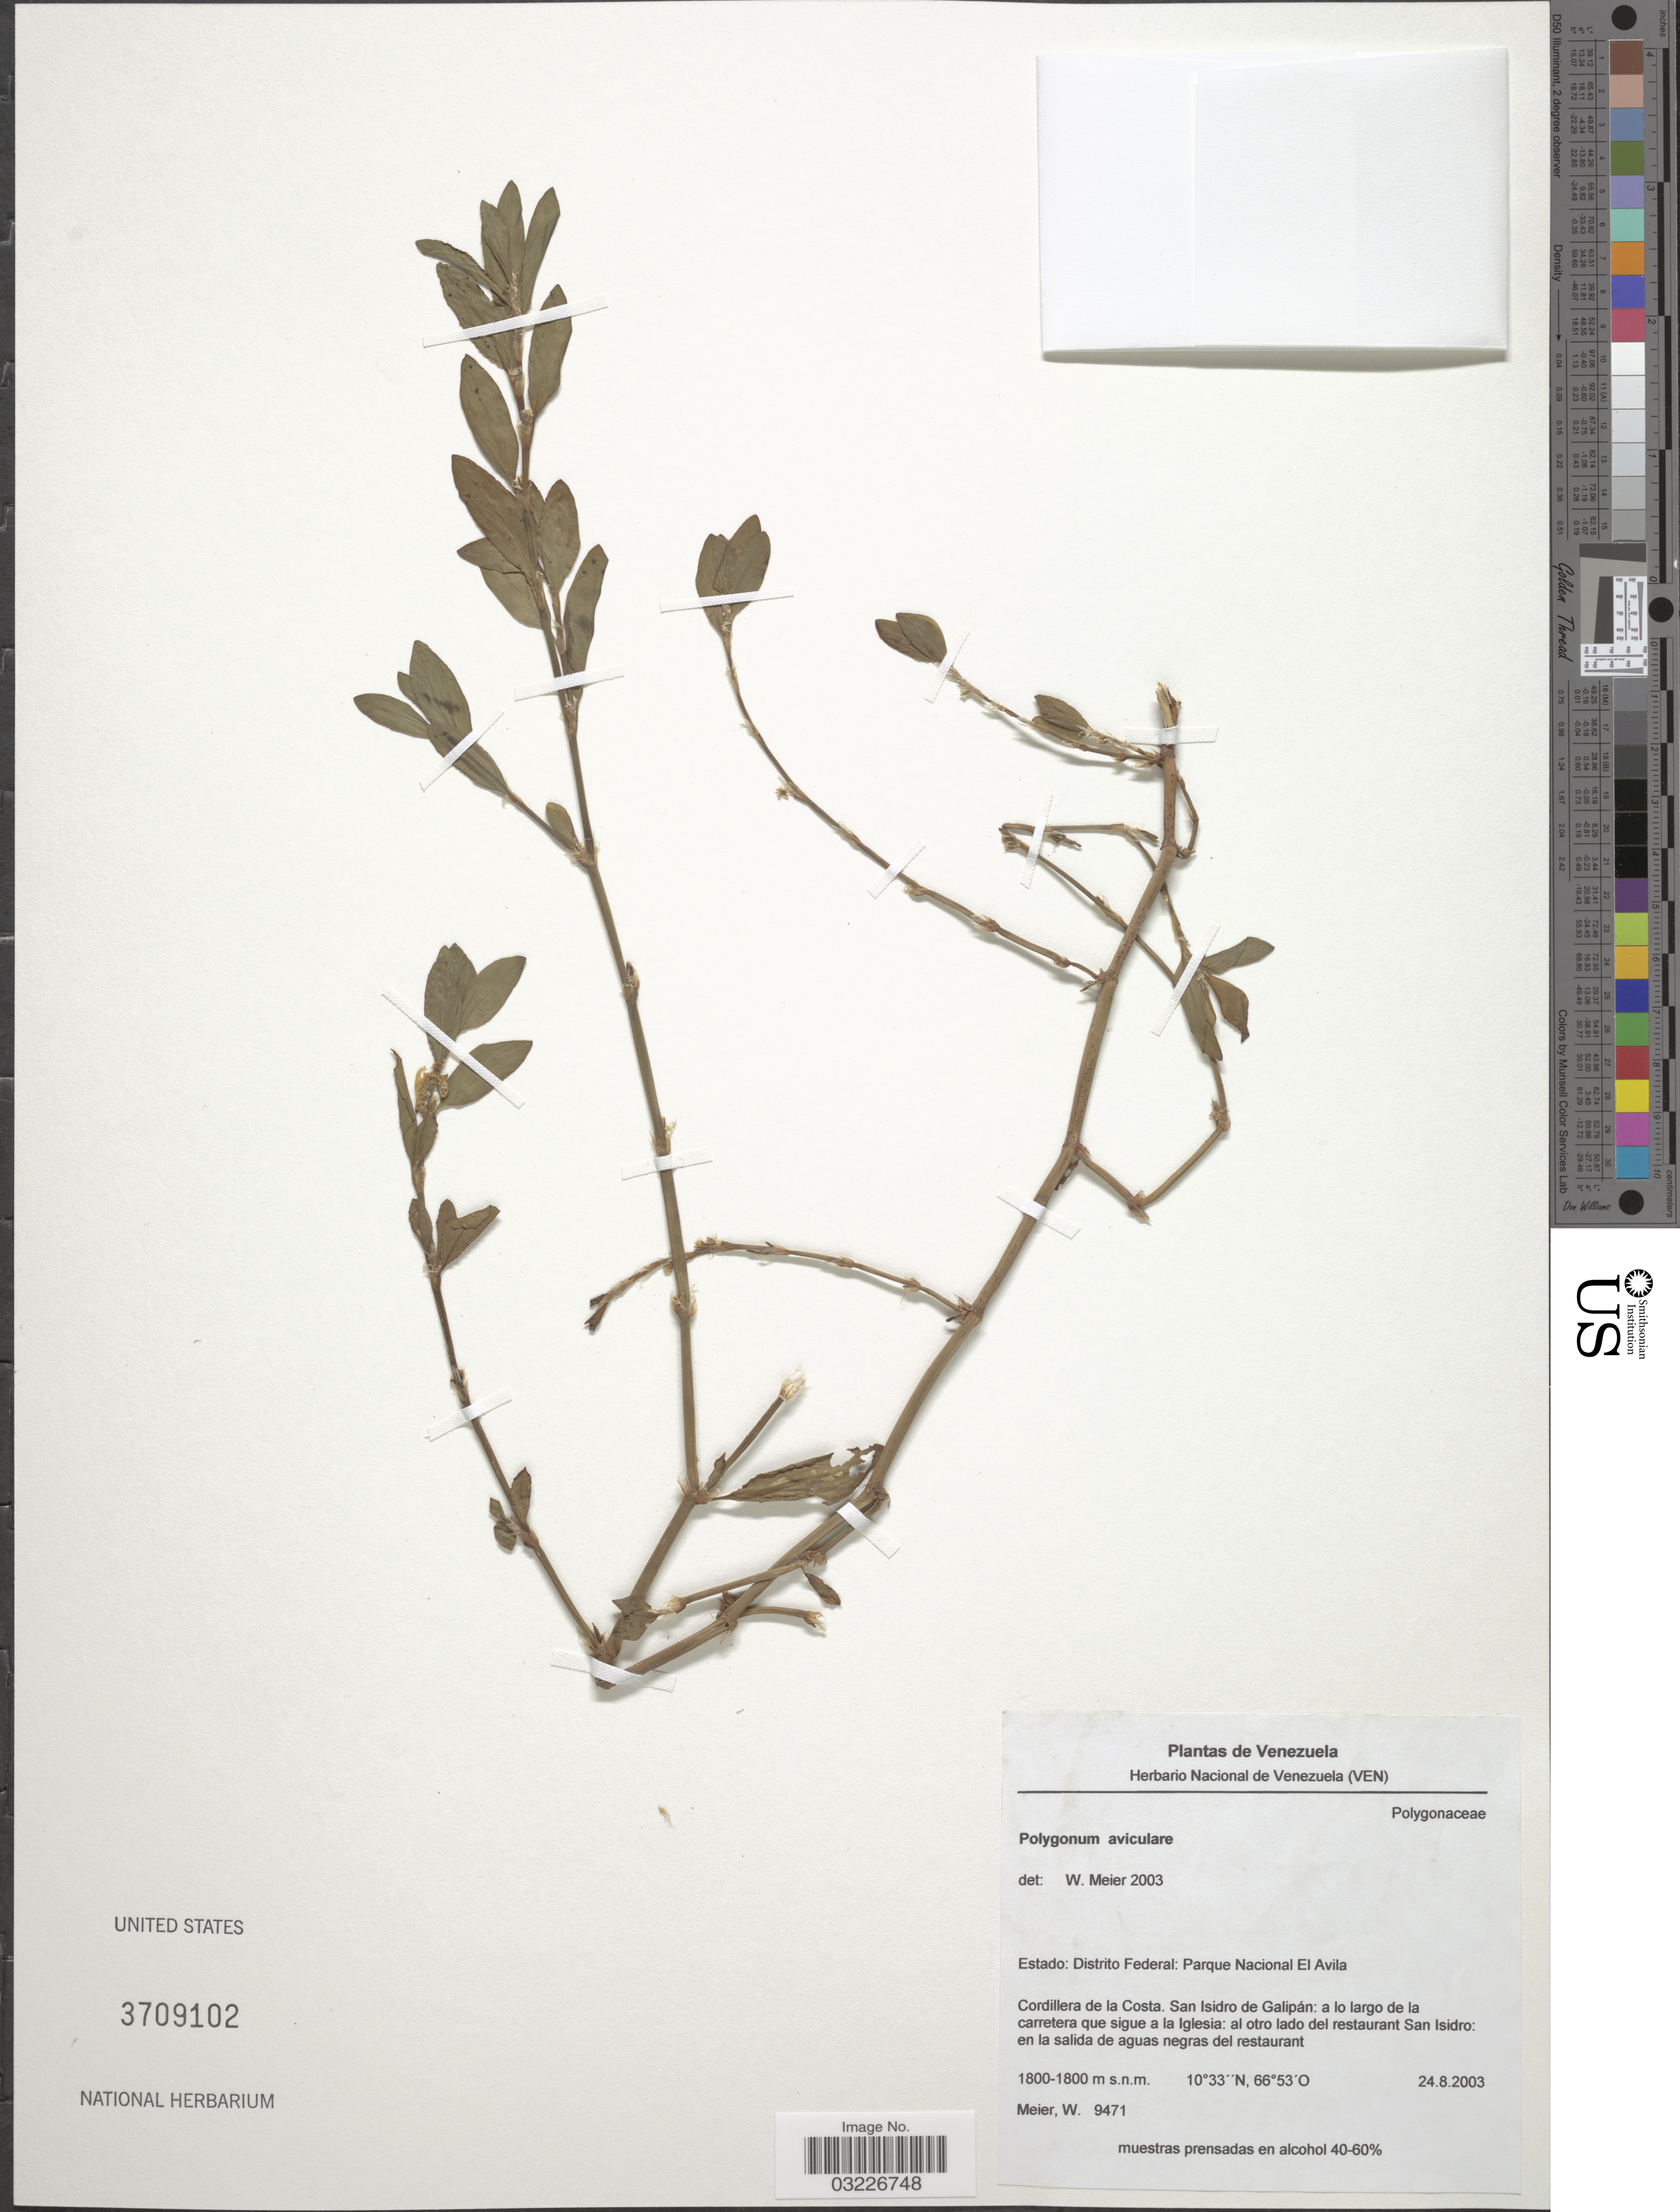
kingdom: Plantae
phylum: Tracheophyta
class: Magnoliopsida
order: Caryophyllales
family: Polygonaceae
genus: Polygonum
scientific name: Polygonum aviculare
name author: L.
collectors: W. Meier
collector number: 9471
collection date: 2003-08-24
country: Venezuela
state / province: Miranda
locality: Estado: Distrito Federal: Parque Nacional El Avila. Cordillera de la Costa. San Isidro de Galipán: a lo largo de la carretera que sigue a la Iglesia: al otro lado del restaurant San Isidro: en la salida de aguas negras del restaurant.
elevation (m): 1800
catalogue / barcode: US 3709102